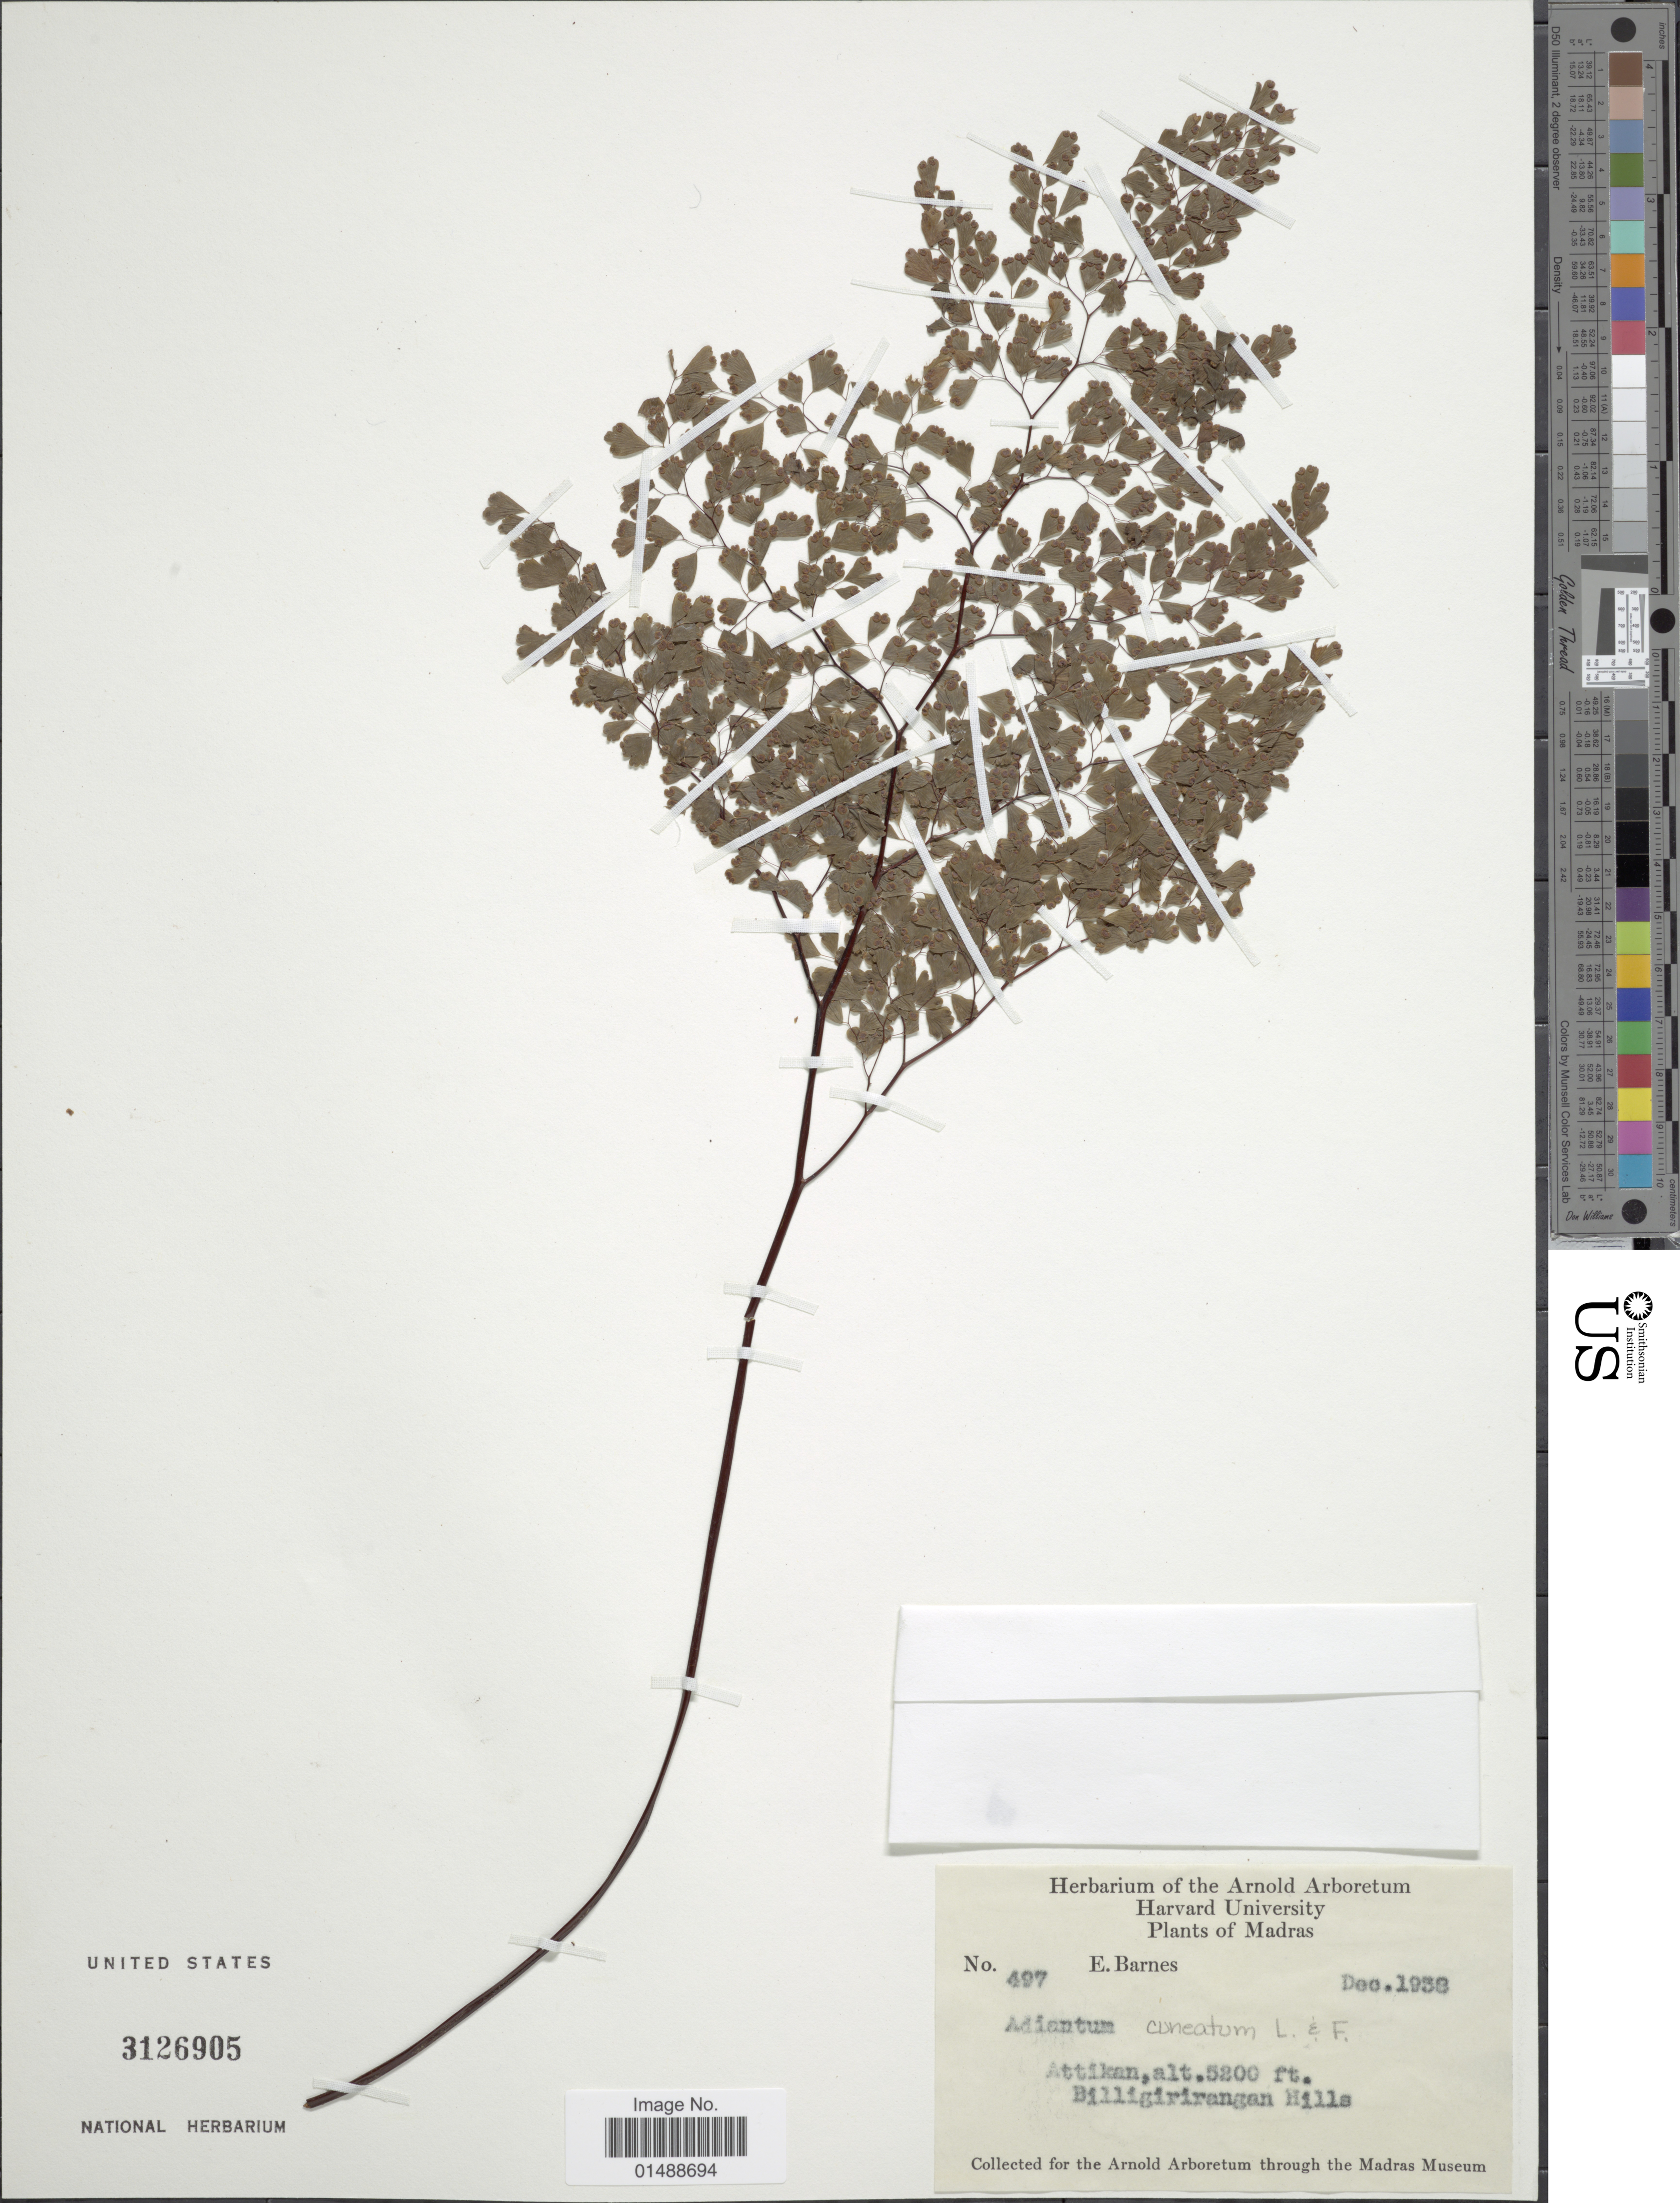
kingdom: Plantae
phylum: Tracheophyta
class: Polypodiopsida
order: Polypodiales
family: Pteridaceae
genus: Adiantum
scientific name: Adiantum raddianum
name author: C. Presl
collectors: E. Barnes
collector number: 497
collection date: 1938-12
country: India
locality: Madras, Attikan, Billigirirangan Hills.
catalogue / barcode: US 3126905